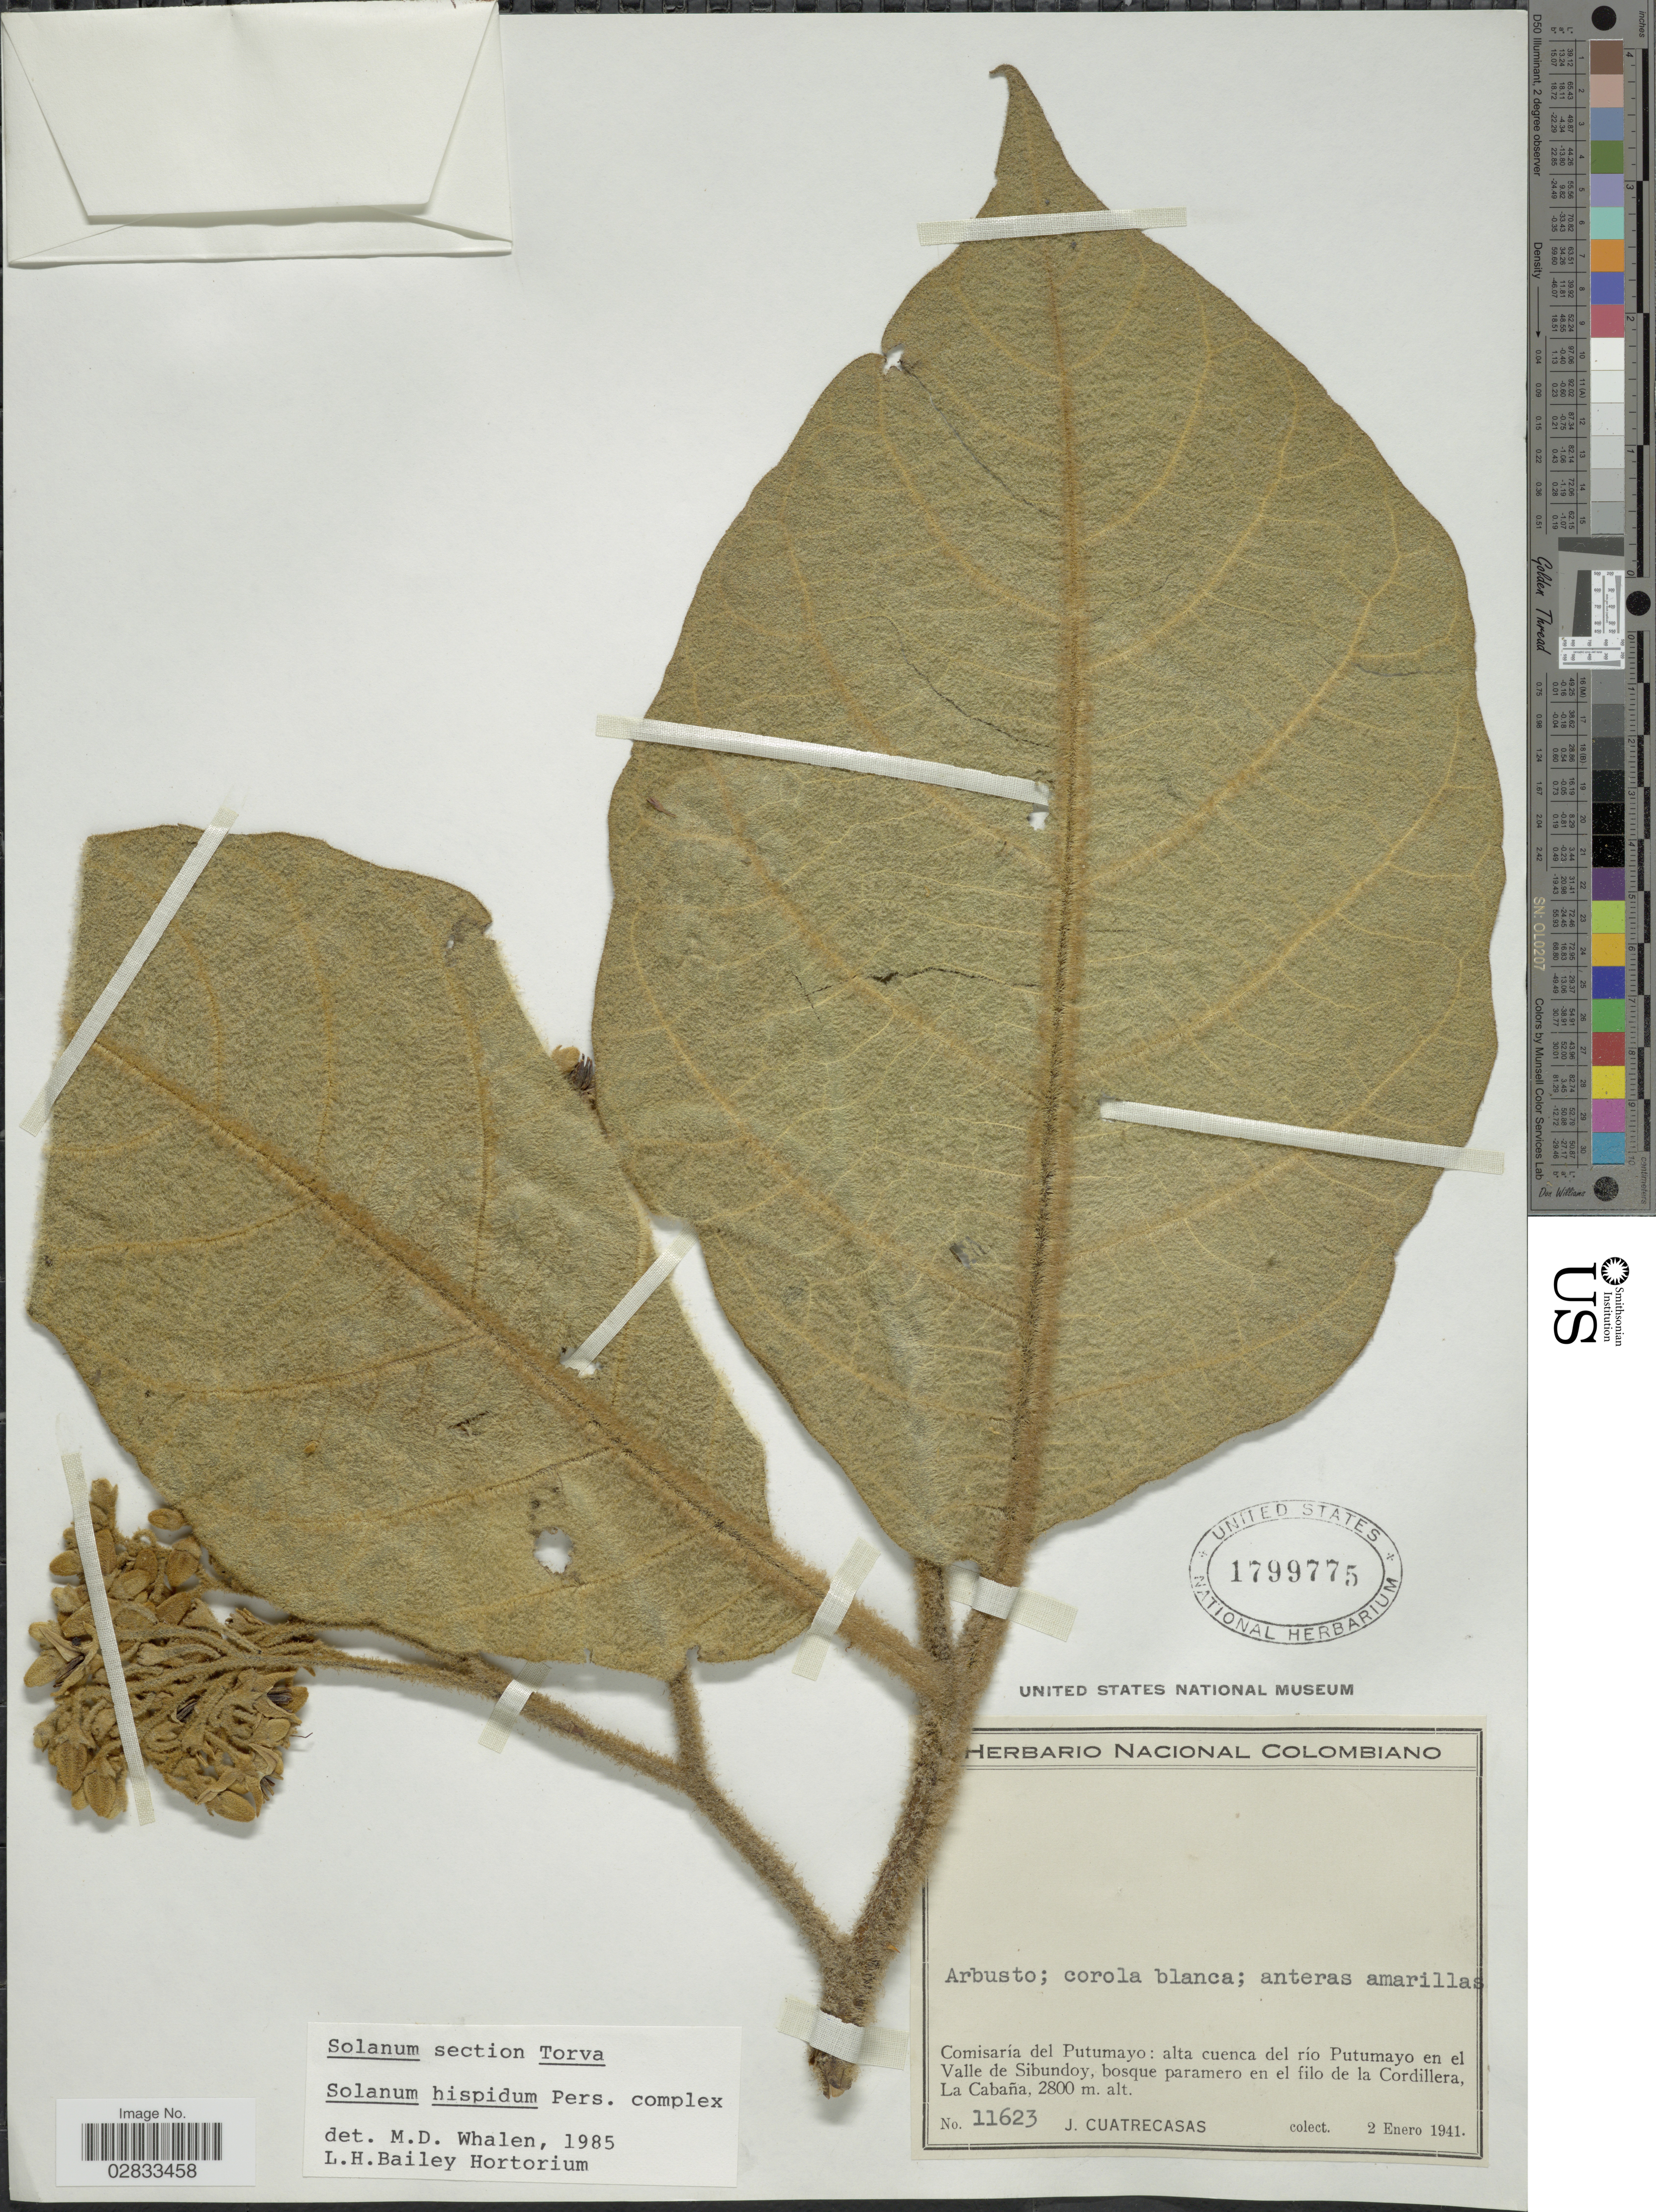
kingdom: Plantae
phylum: Tracheophyta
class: Magnoliopsida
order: Solanales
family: Solanaceae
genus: Solanum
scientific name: Solanum hispidum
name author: Pers.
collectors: J. Cuatrecasas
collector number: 11623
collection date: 1941-01-02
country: Colombia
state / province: Putumayo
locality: Comisaría del Putumayo: alta cuenca del río Putumayo en el Valle de Sibundoy, bosque paramero en el filo de la Cordillera, La Cabaña.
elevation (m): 2800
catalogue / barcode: US 1799775